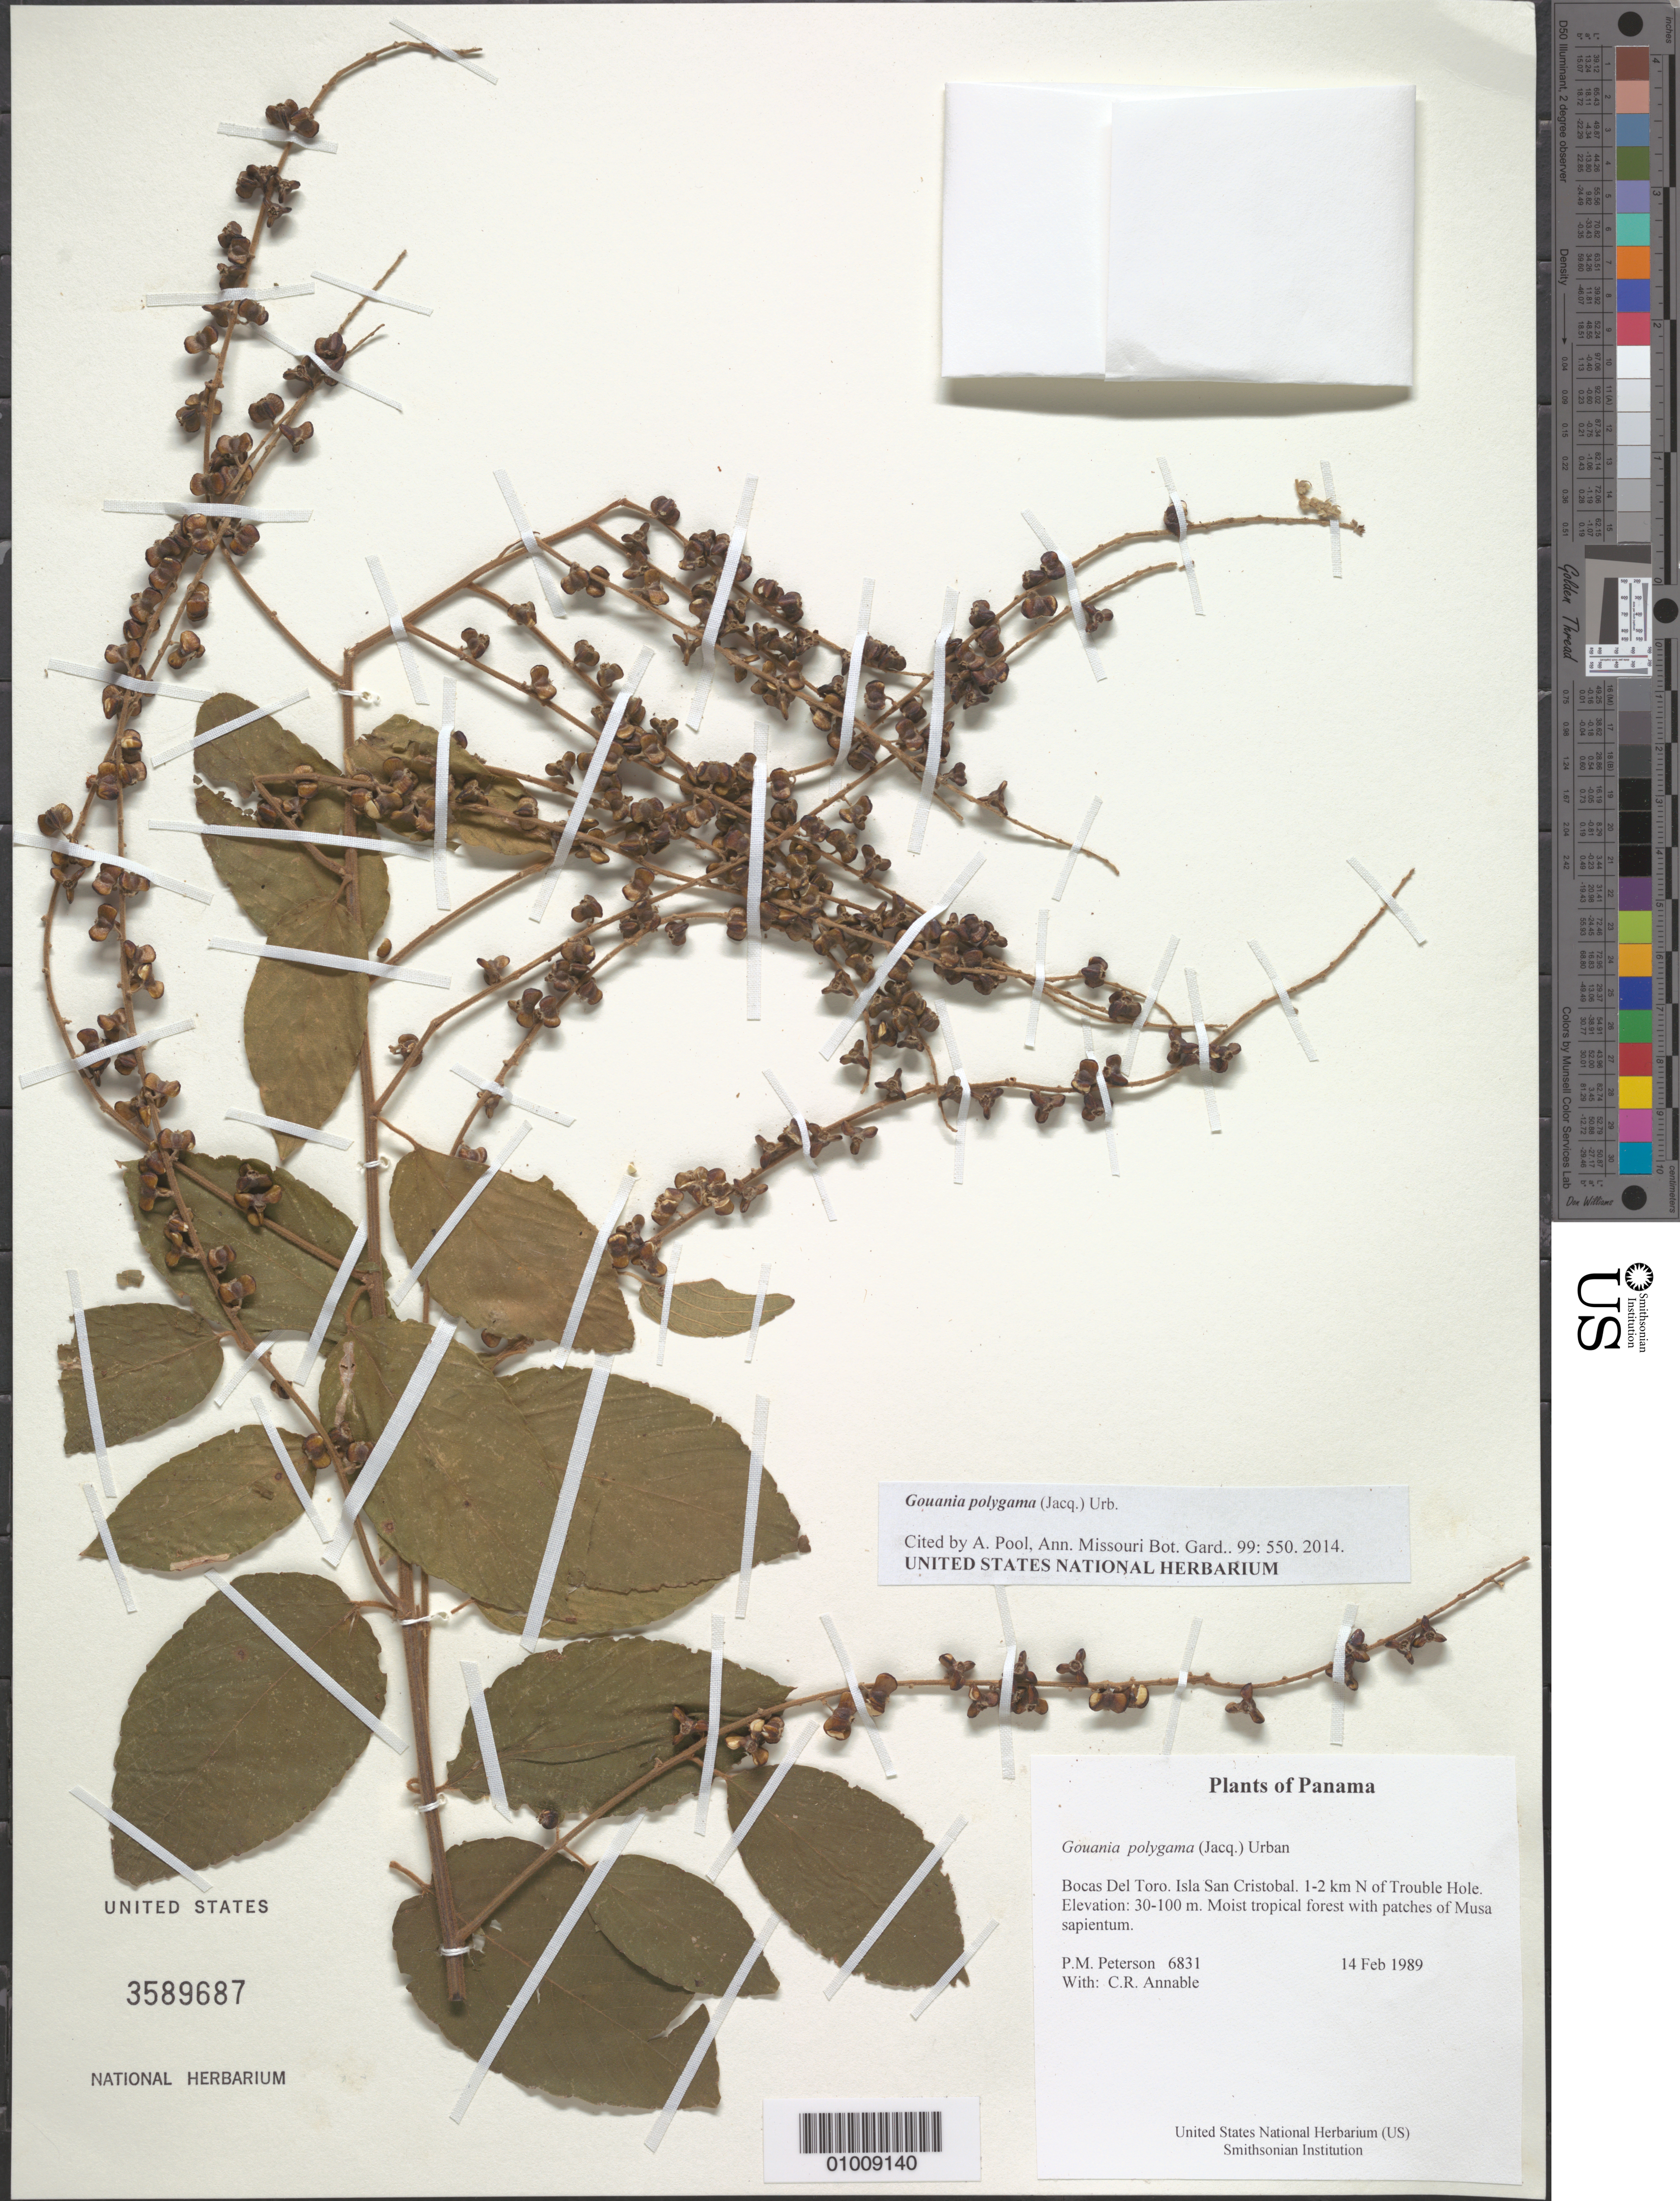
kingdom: Plantae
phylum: Tracheophyta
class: Magnoliopsida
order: Rosales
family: Rhamnaceae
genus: Gouania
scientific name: Gouania polygama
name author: (Jacq.) Urb.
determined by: Liesner, R. L.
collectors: P. M. Peterson & C. R. Annable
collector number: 06831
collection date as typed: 14 Feb 1989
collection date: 1989-02-14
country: Panama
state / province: Bocas del Toro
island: San Cristobal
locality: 1-2 km N of Trouble Hole.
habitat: Moist tropical forest with patches of Musa sapientum.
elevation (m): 30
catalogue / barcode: US 3589687